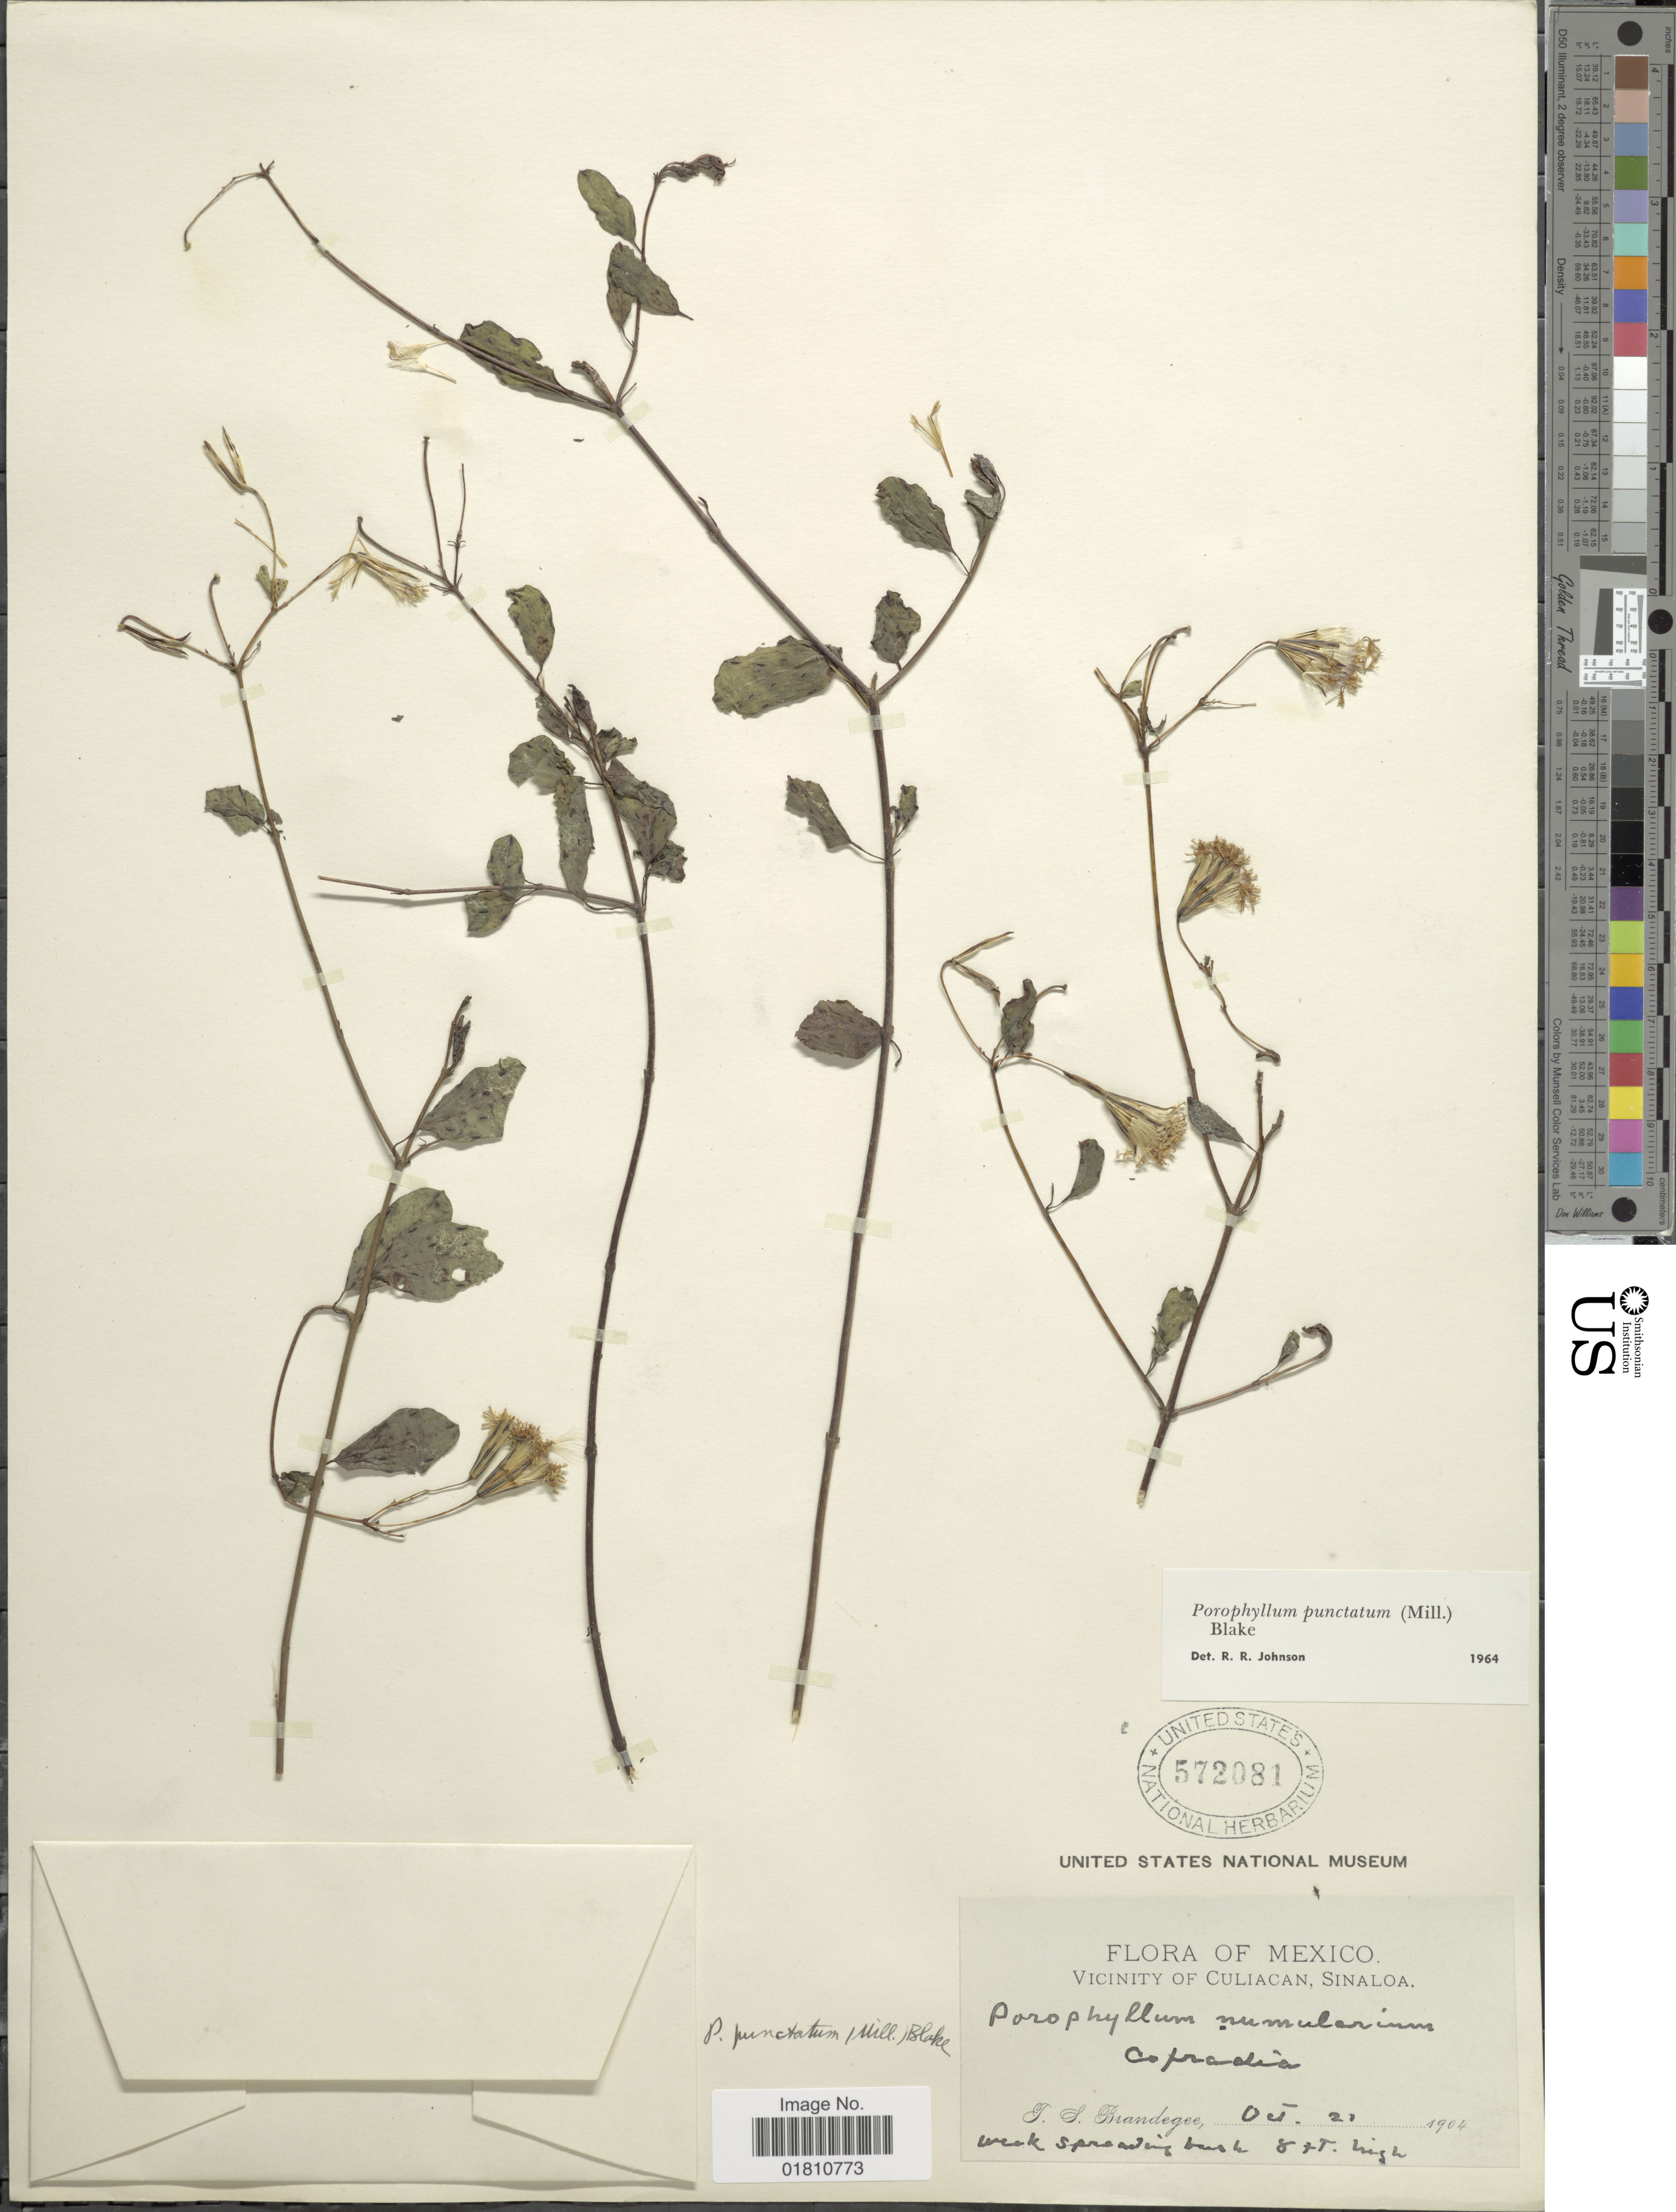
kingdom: Plantae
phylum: Tracheophyta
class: Magnoliopsida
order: Asterales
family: Asteraceae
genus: Porophyllum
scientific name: Porophyllum punctatum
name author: (Mill.) S.F. Blake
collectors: T. S. Brandegee (herbarium)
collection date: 1904-10-21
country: Mexico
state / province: Sinaloa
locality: Vicinity of Culiacan, Copradia.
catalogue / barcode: US 572081